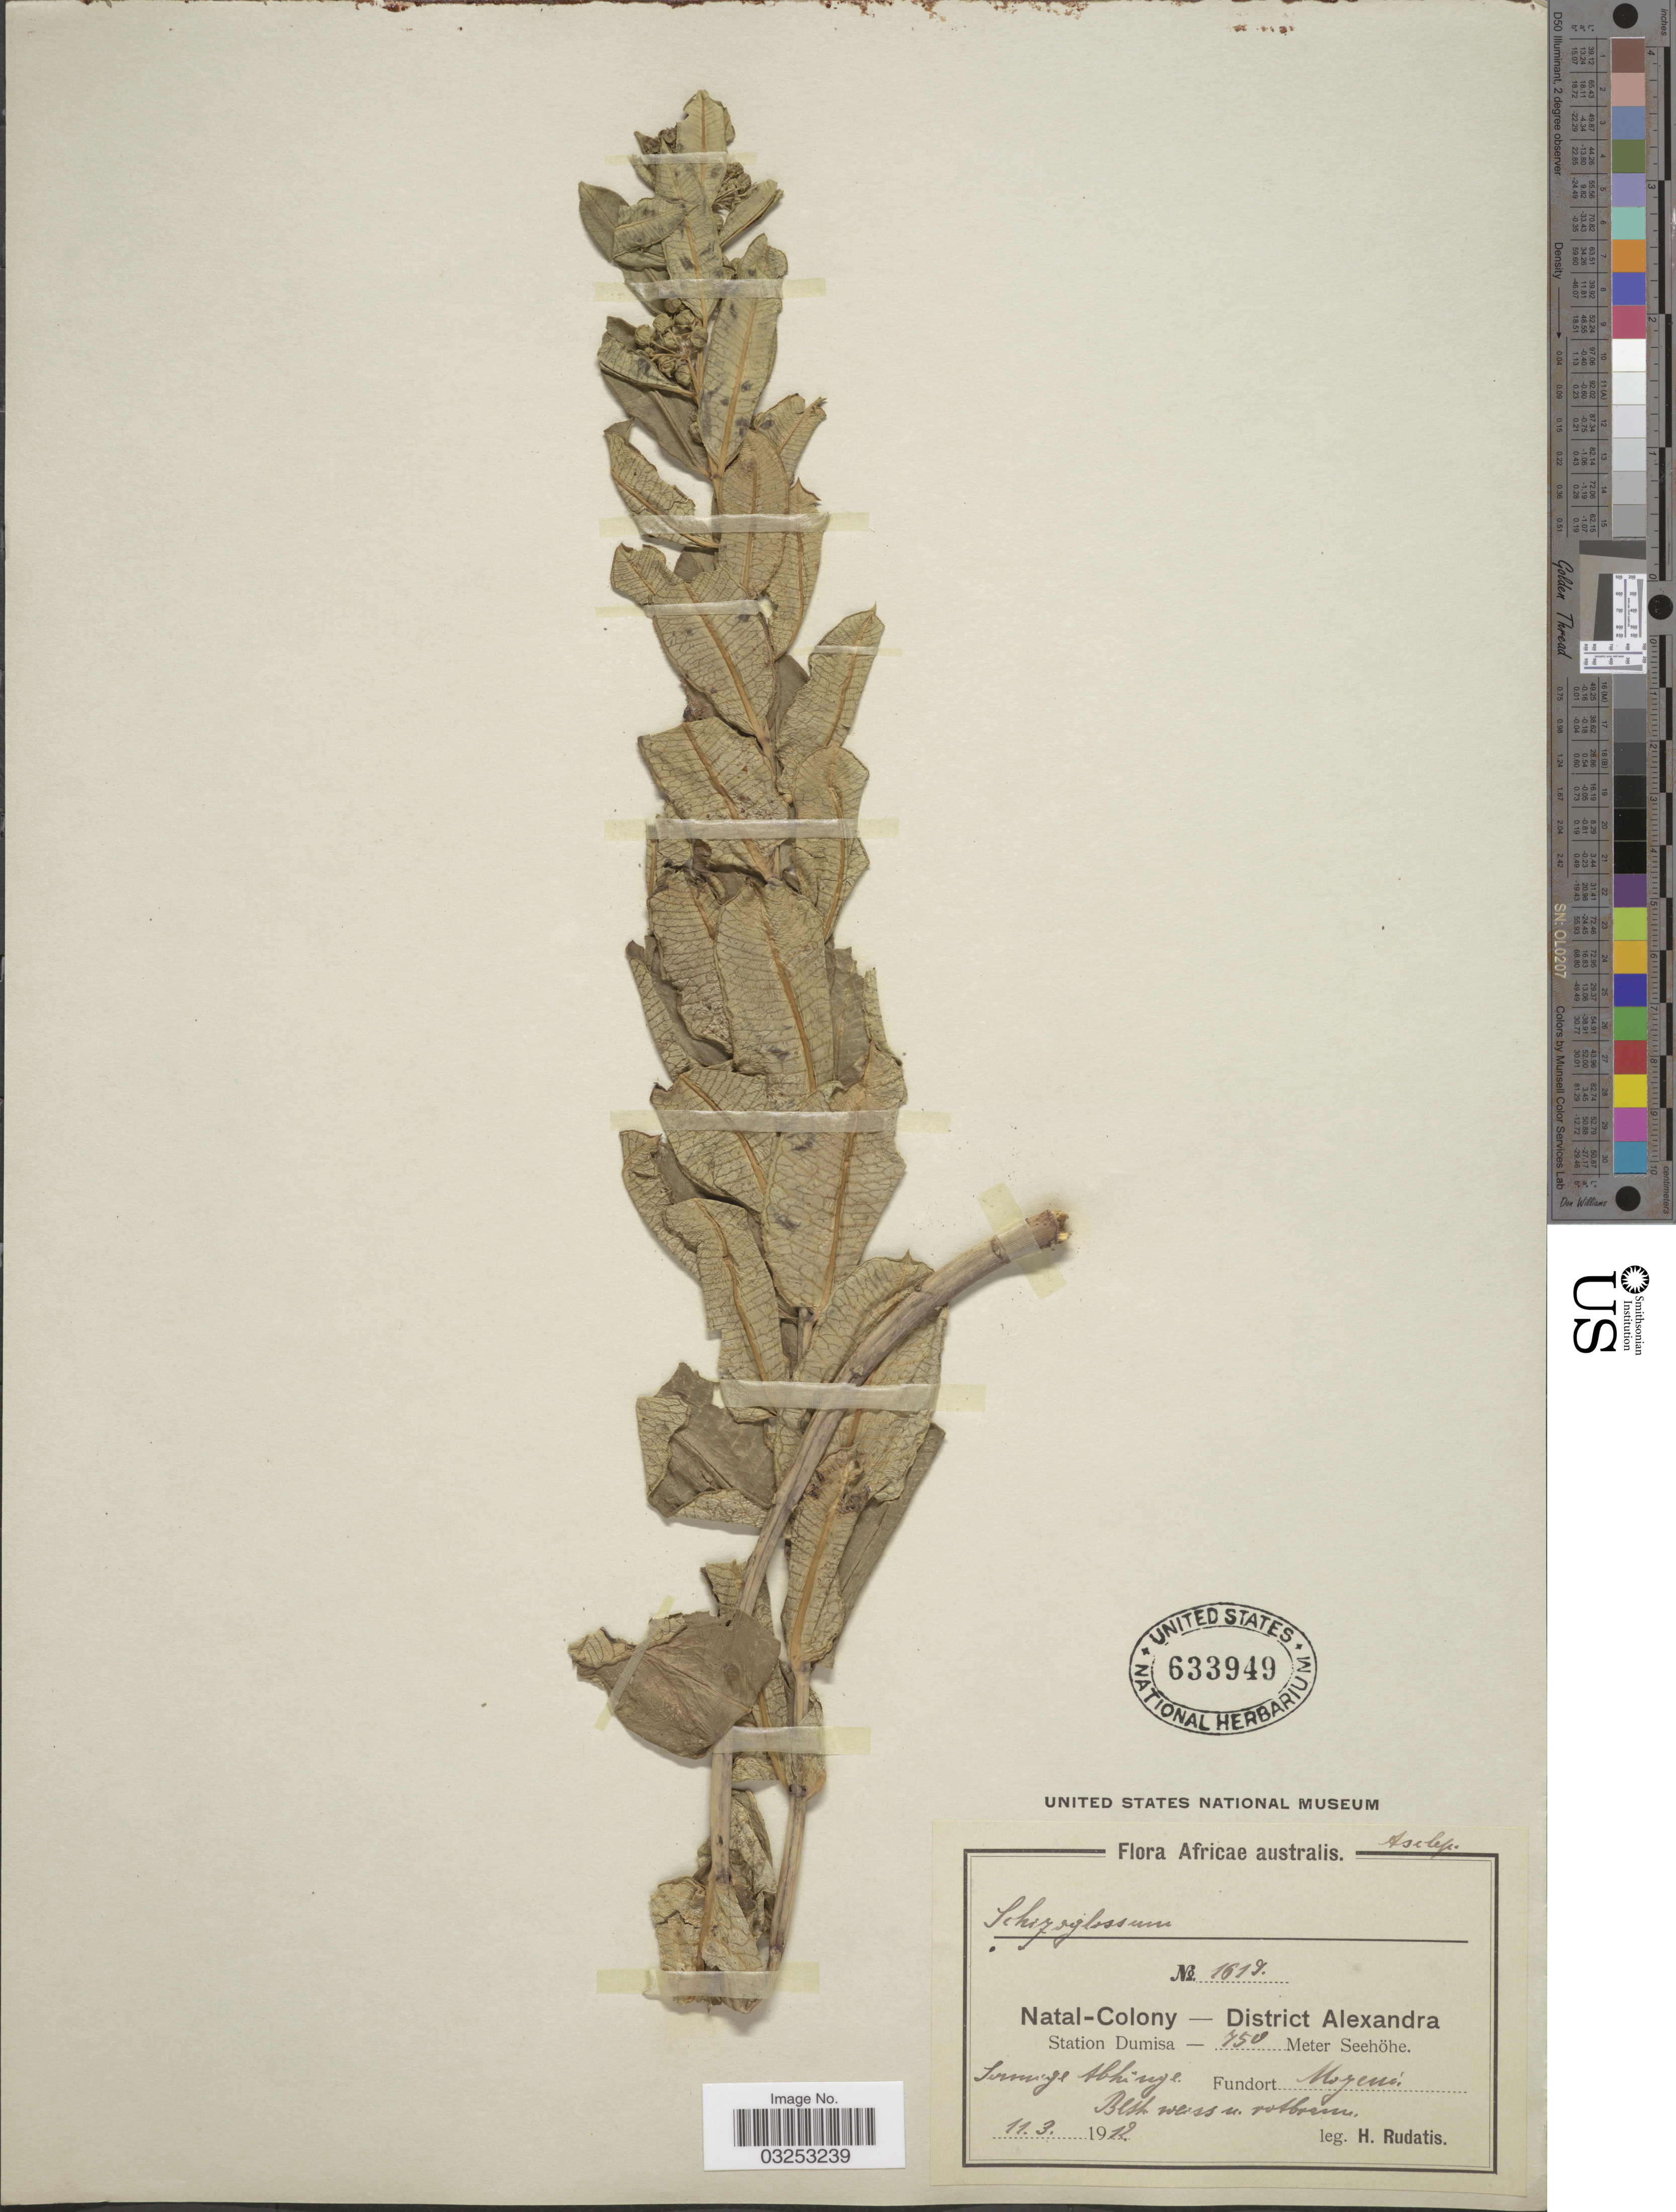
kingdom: Plantae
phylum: Tracheophyta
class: Magnoliopsida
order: Gentianales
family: Apocynaceae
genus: Schizoglossum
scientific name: Schizoglossum sp.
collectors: H. Rudatis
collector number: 1619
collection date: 1912-03-11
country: South Africa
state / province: KwaZulu-Natal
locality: Africae australis. Natal-Colony - District Alexandra. Station Dumisa. Moyeni, Sunnige Abhinge.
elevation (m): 750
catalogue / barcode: US 633949